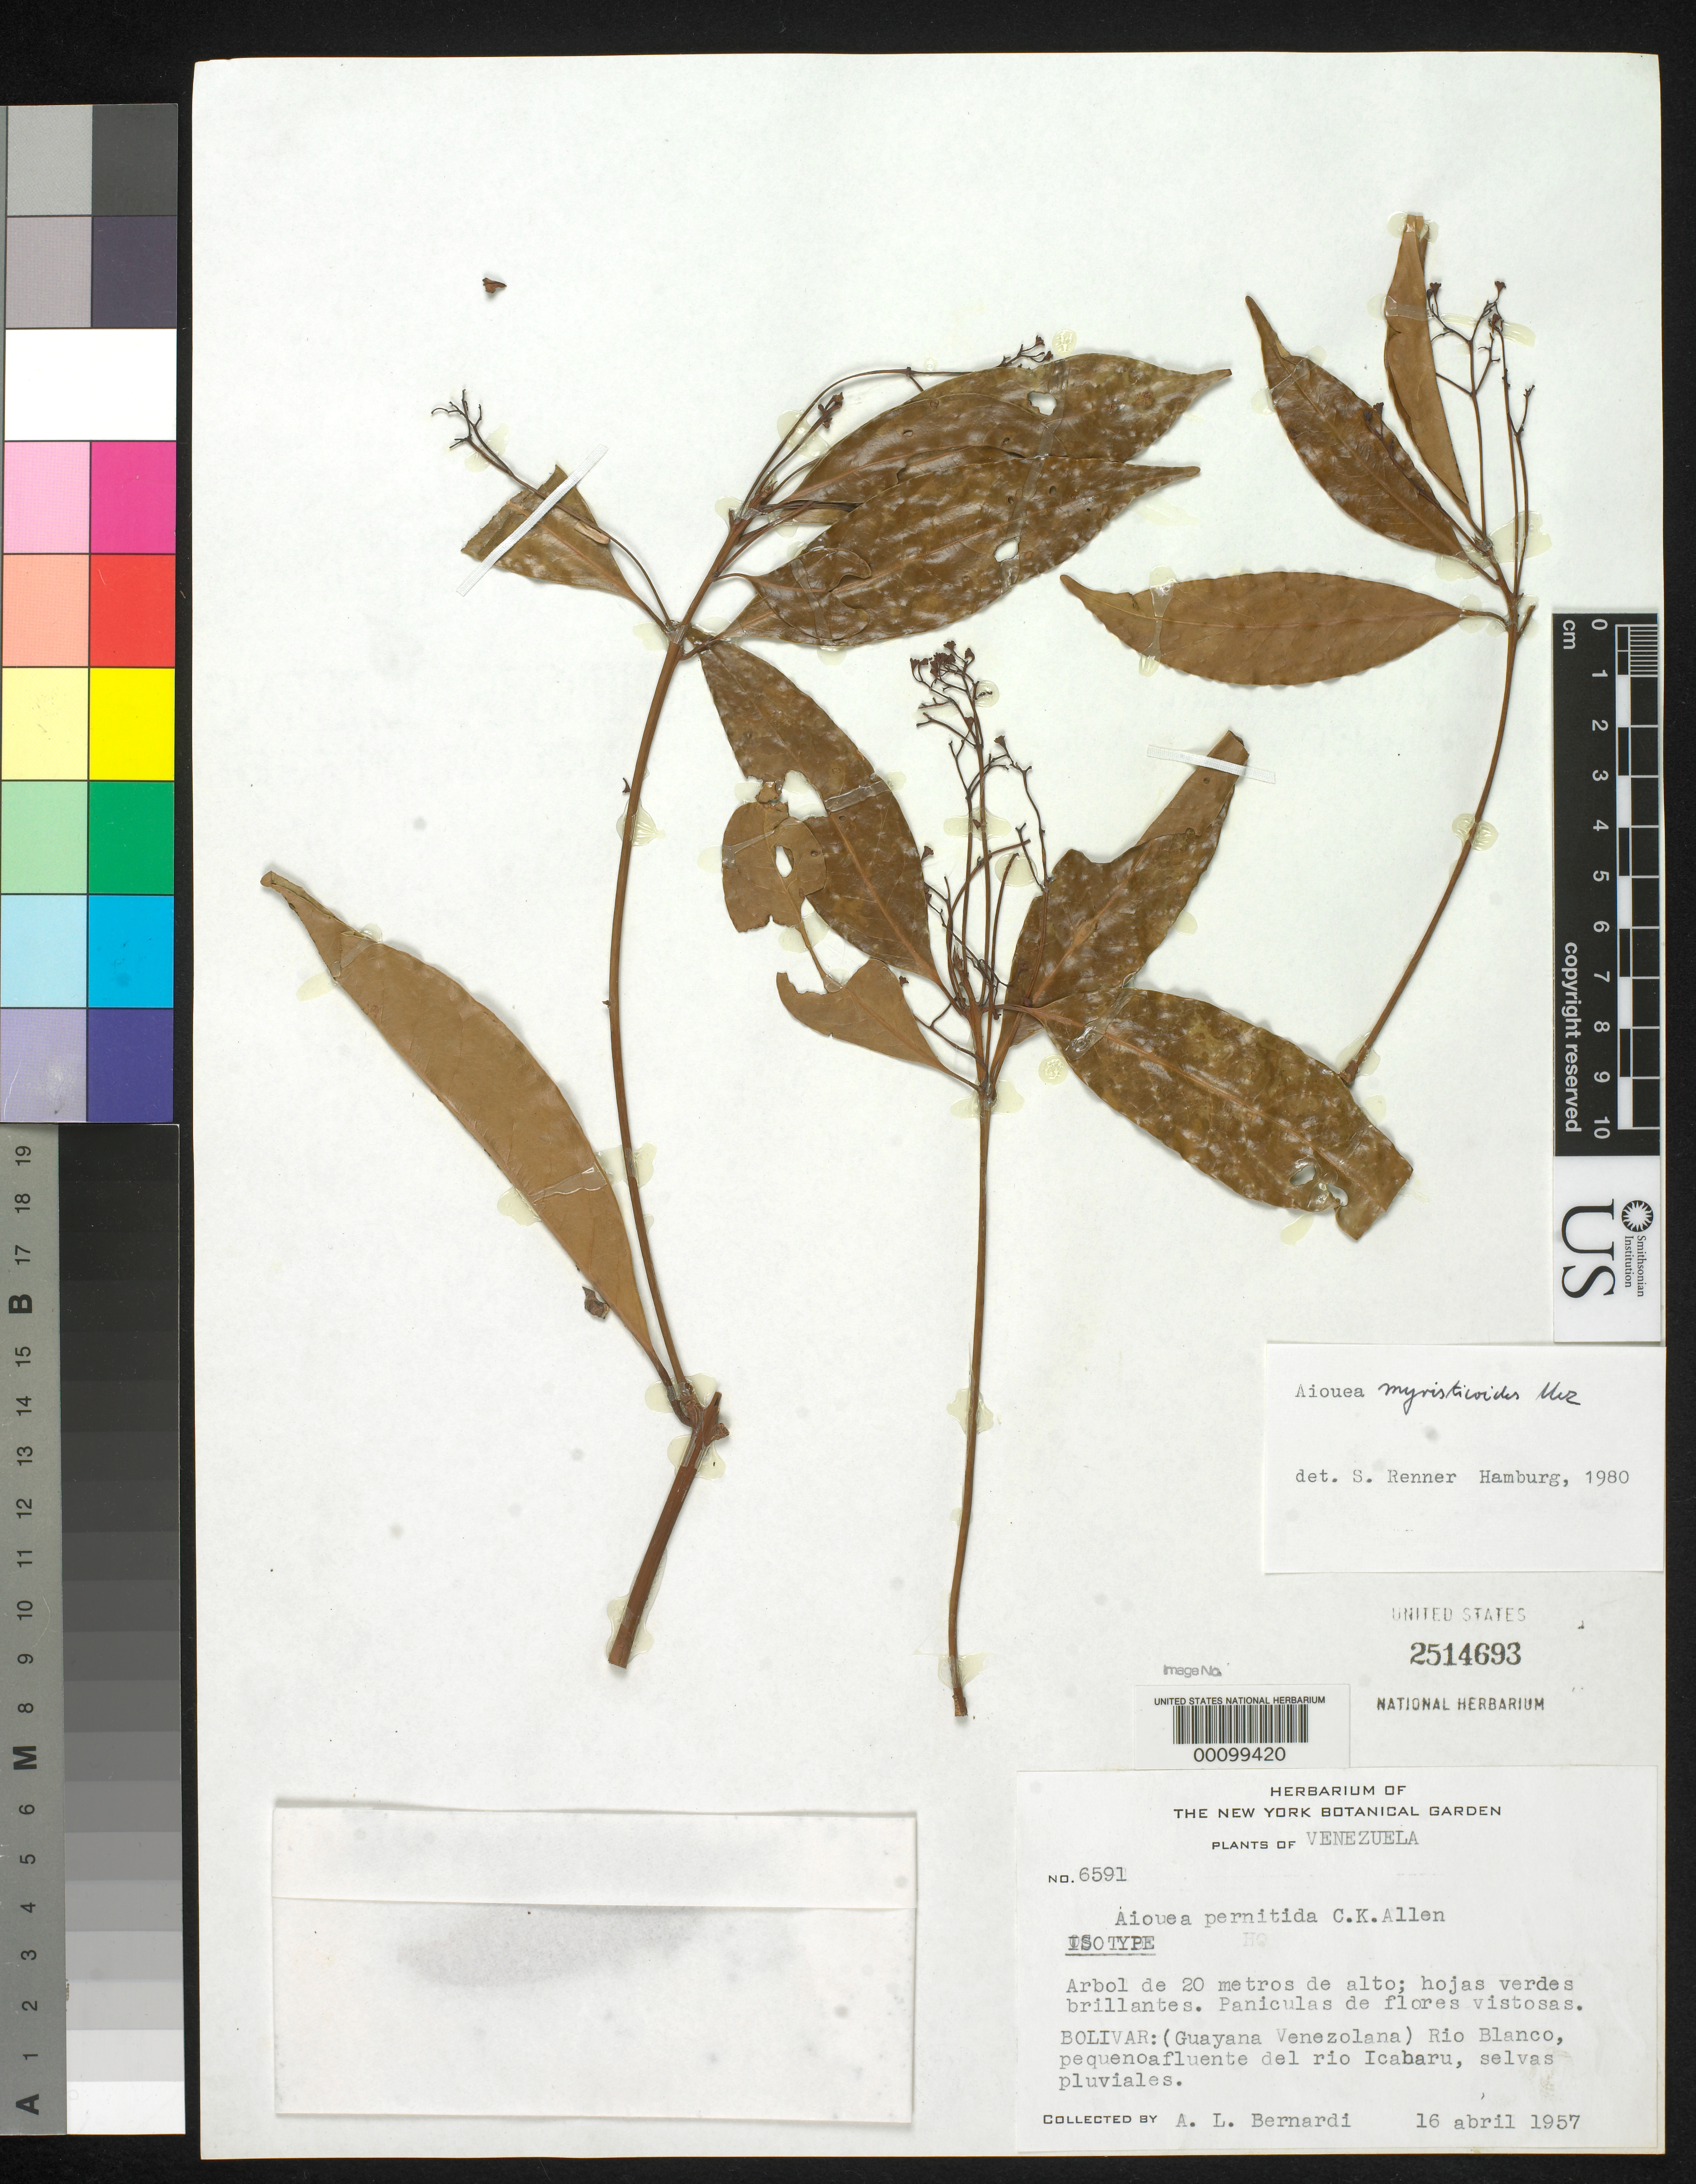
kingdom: Plantae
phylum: Tracheophyta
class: Magnoliopsida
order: Laurales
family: Lauraceae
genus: Aiouea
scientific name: Aiouea pernitida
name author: C.K. Allen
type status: Isotype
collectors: A. L. Bernardi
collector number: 6591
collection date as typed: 16 Apr 1957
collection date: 1957-04-16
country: Venezuela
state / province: Bolivar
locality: Rio Blanco.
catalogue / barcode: US 2514693